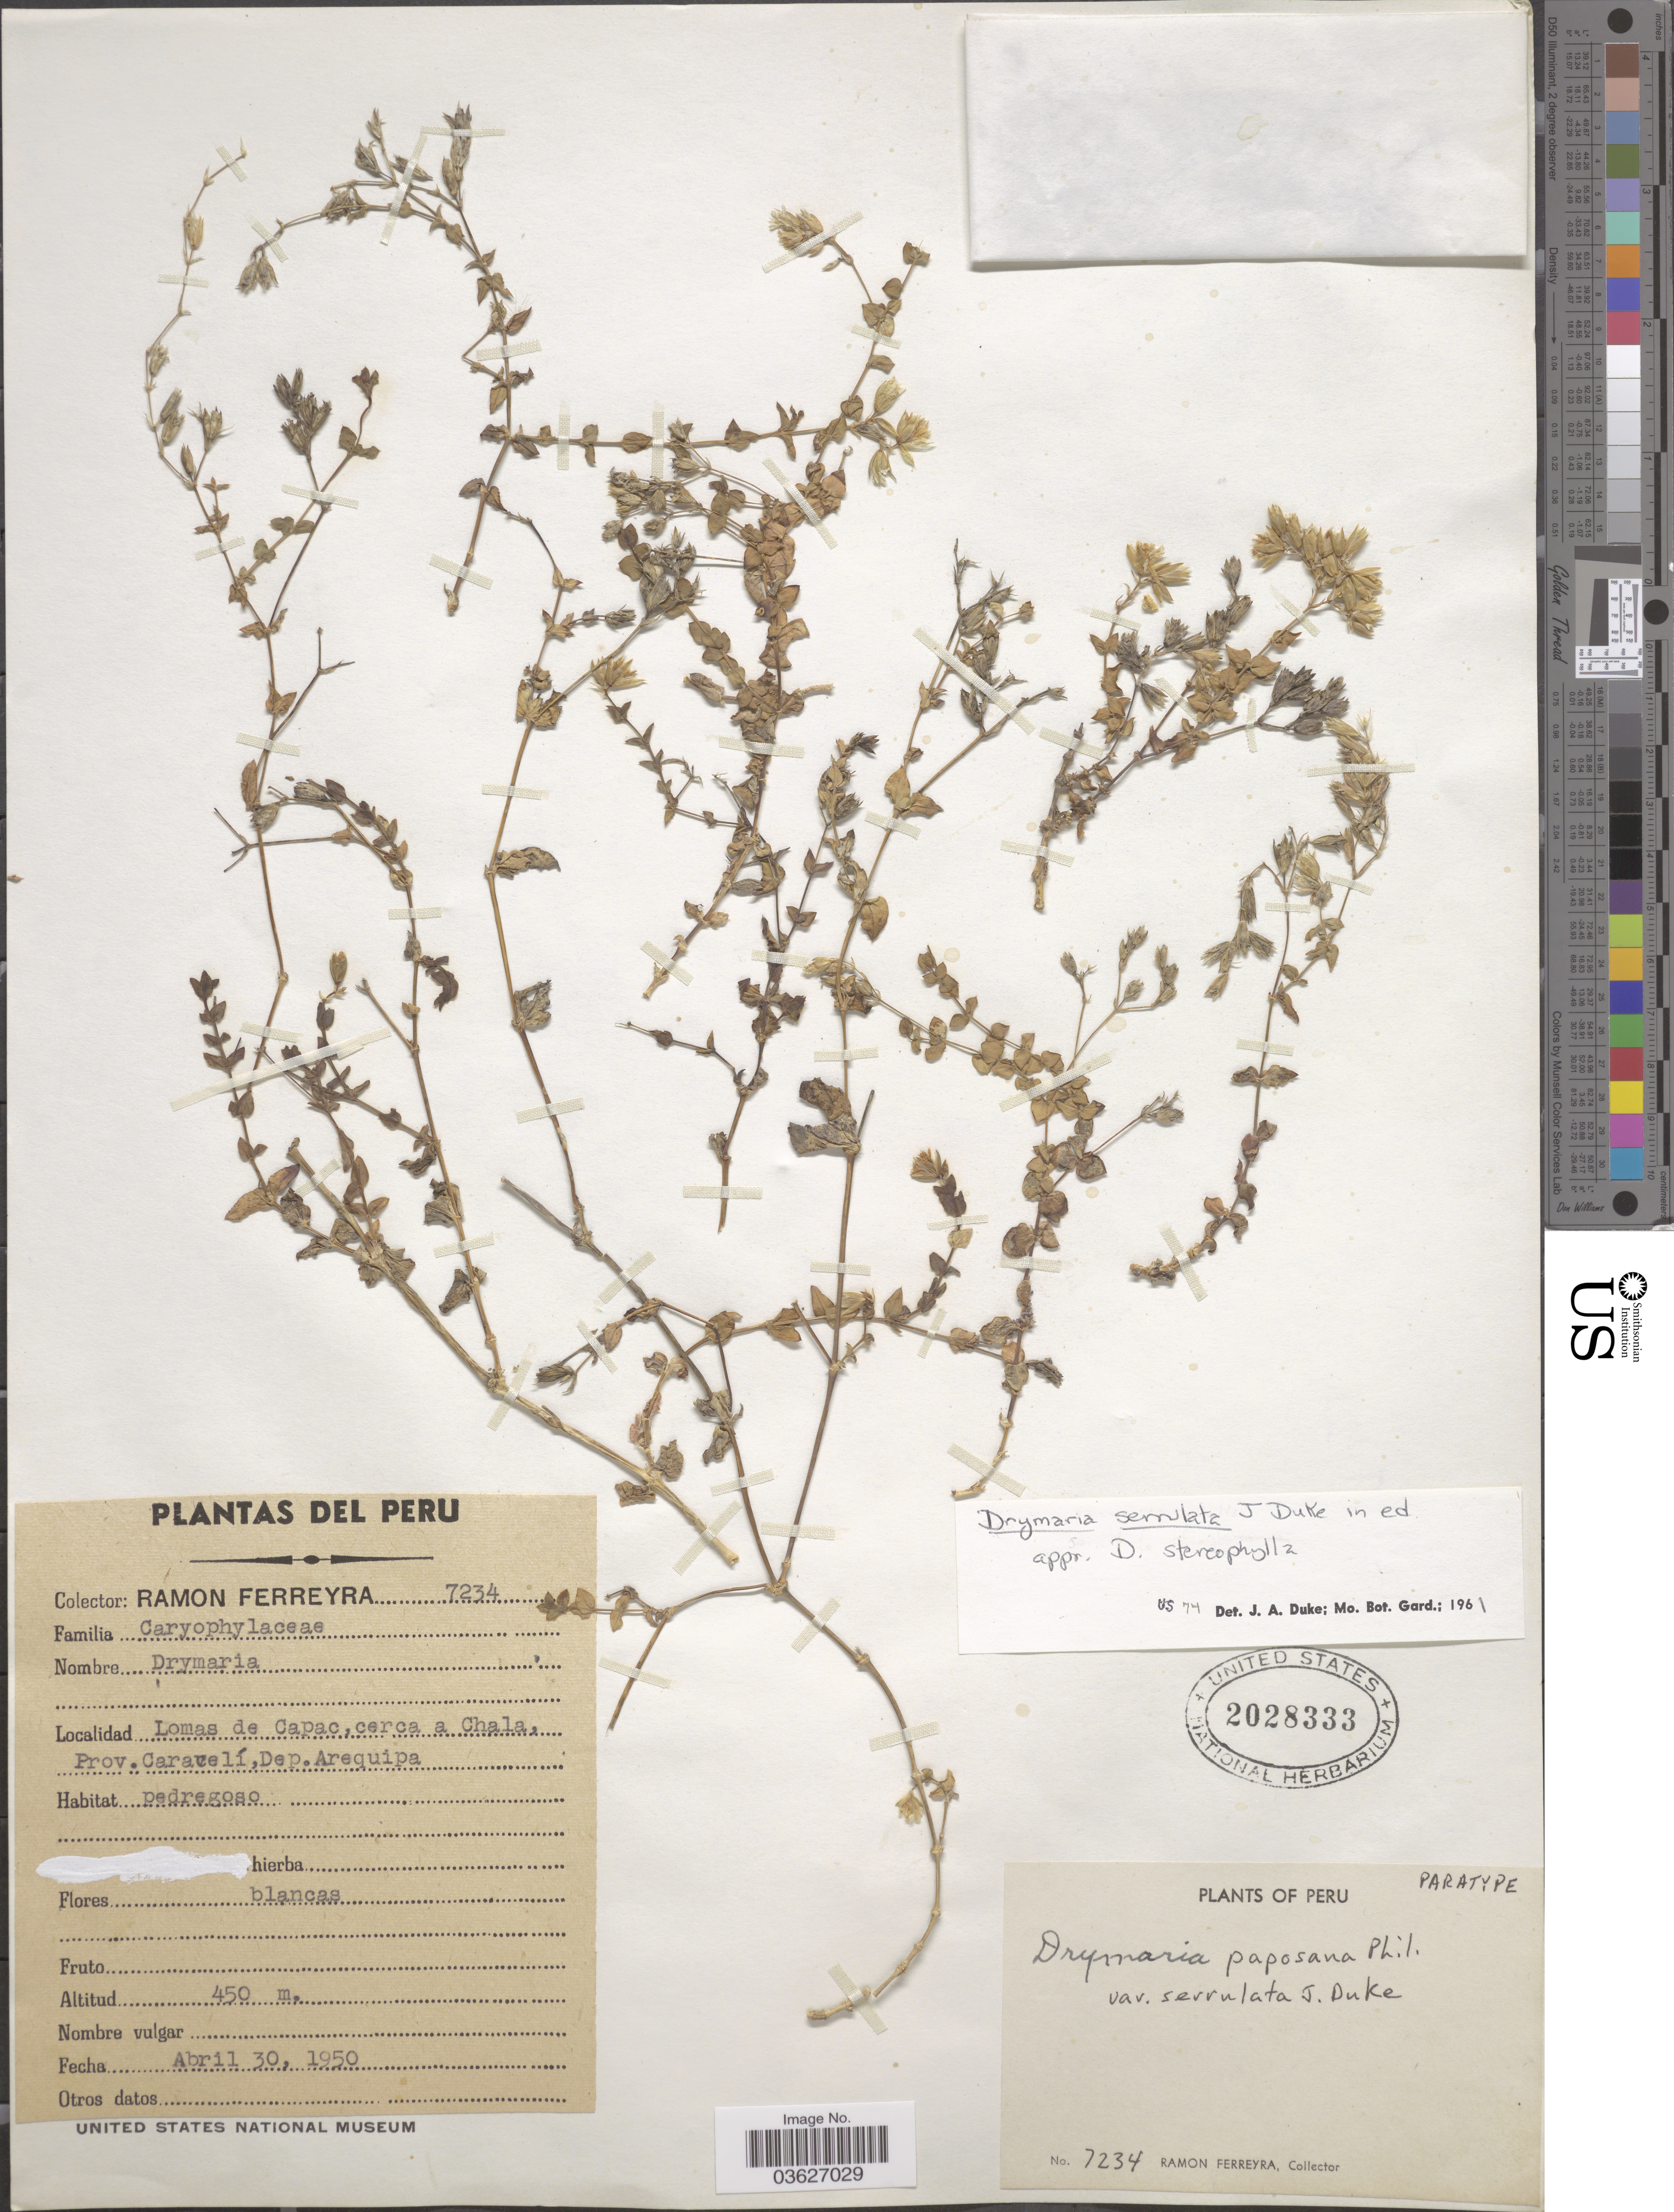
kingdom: Plantae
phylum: Tracheophyta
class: Magnoliopsida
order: Caryophyllales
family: Caryophyllaceae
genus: Drymaria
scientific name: Drymaria paposana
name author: Phil.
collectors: R. A. Ferreyra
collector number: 7234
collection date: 1950-04-30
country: Peru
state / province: Arequipa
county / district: Caravelí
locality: Lomas de Capac, cerca a Chala, Prov. Caravelí, Dep. Arequipa.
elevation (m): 450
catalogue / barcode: US 2028333